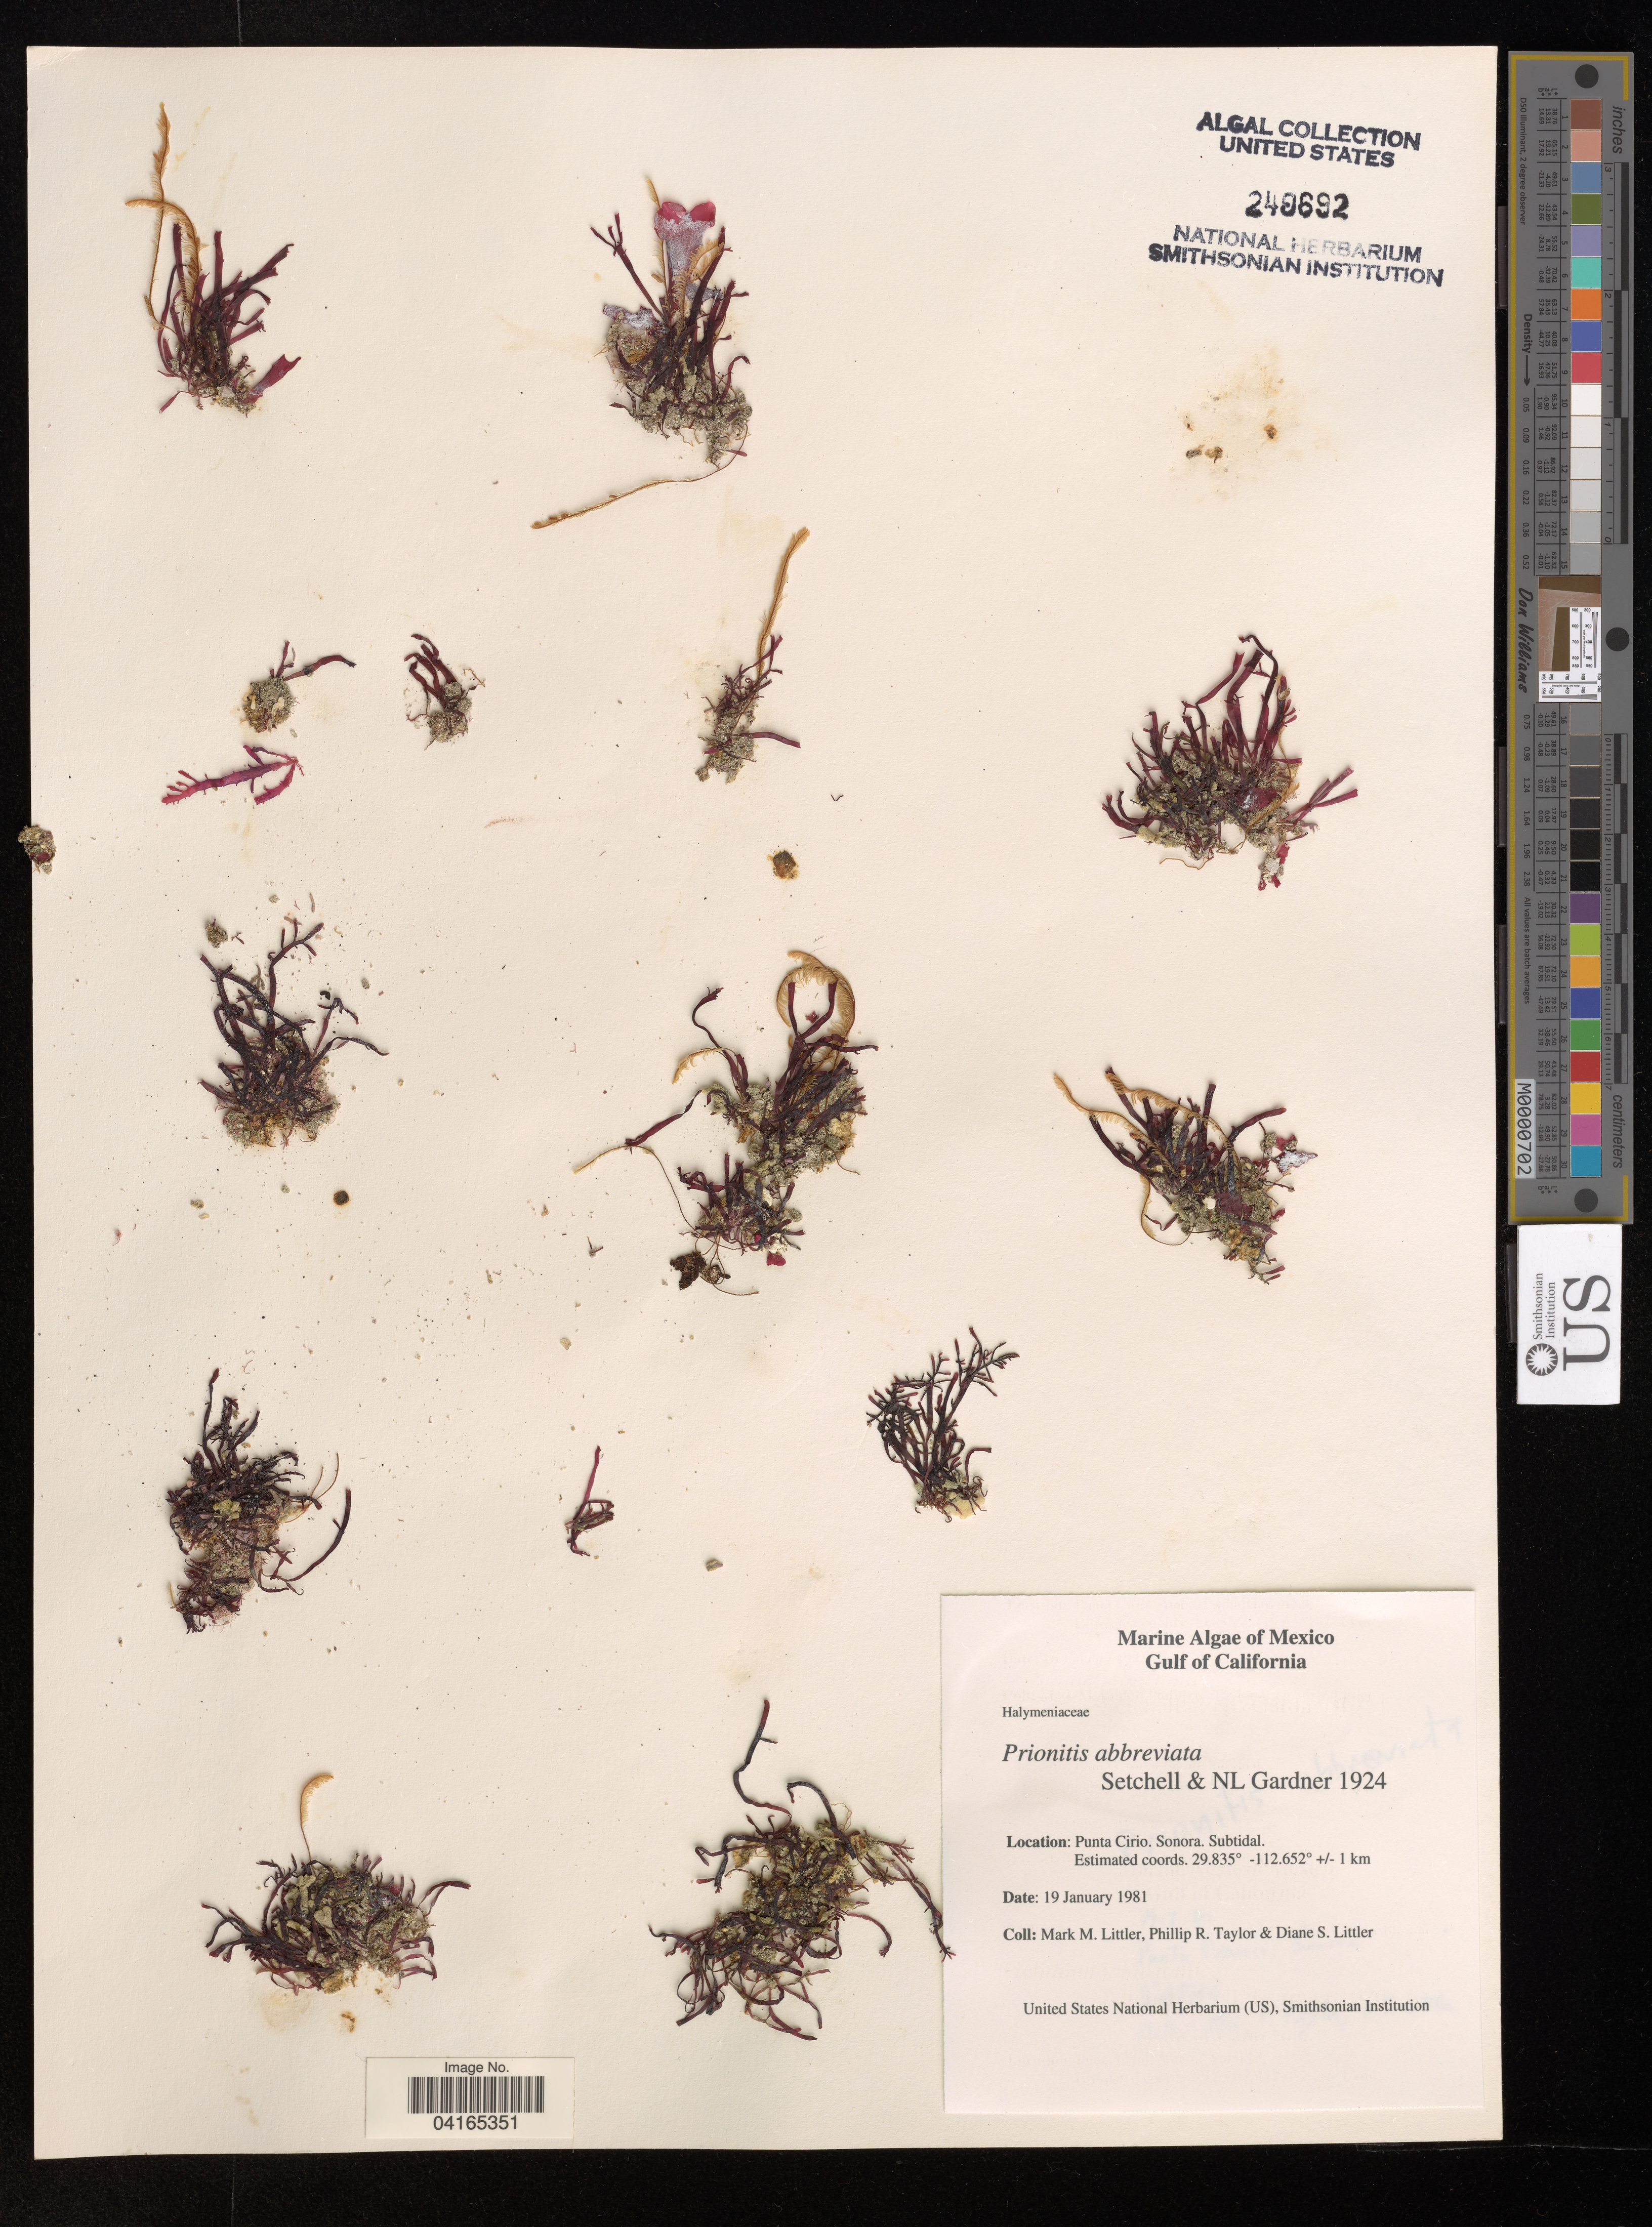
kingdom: Plantae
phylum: Rhodophyta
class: Florideophyceae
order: Cryptonemiales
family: Cryptonemiaceae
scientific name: Prionitis abbreviata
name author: Setchell & N.L. Gardner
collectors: M. M. Littler, P. Taylor & D. S. Littler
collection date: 1981-01-19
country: Mexico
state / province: Sonora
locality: Punta Cirio.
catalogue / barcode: US 240692